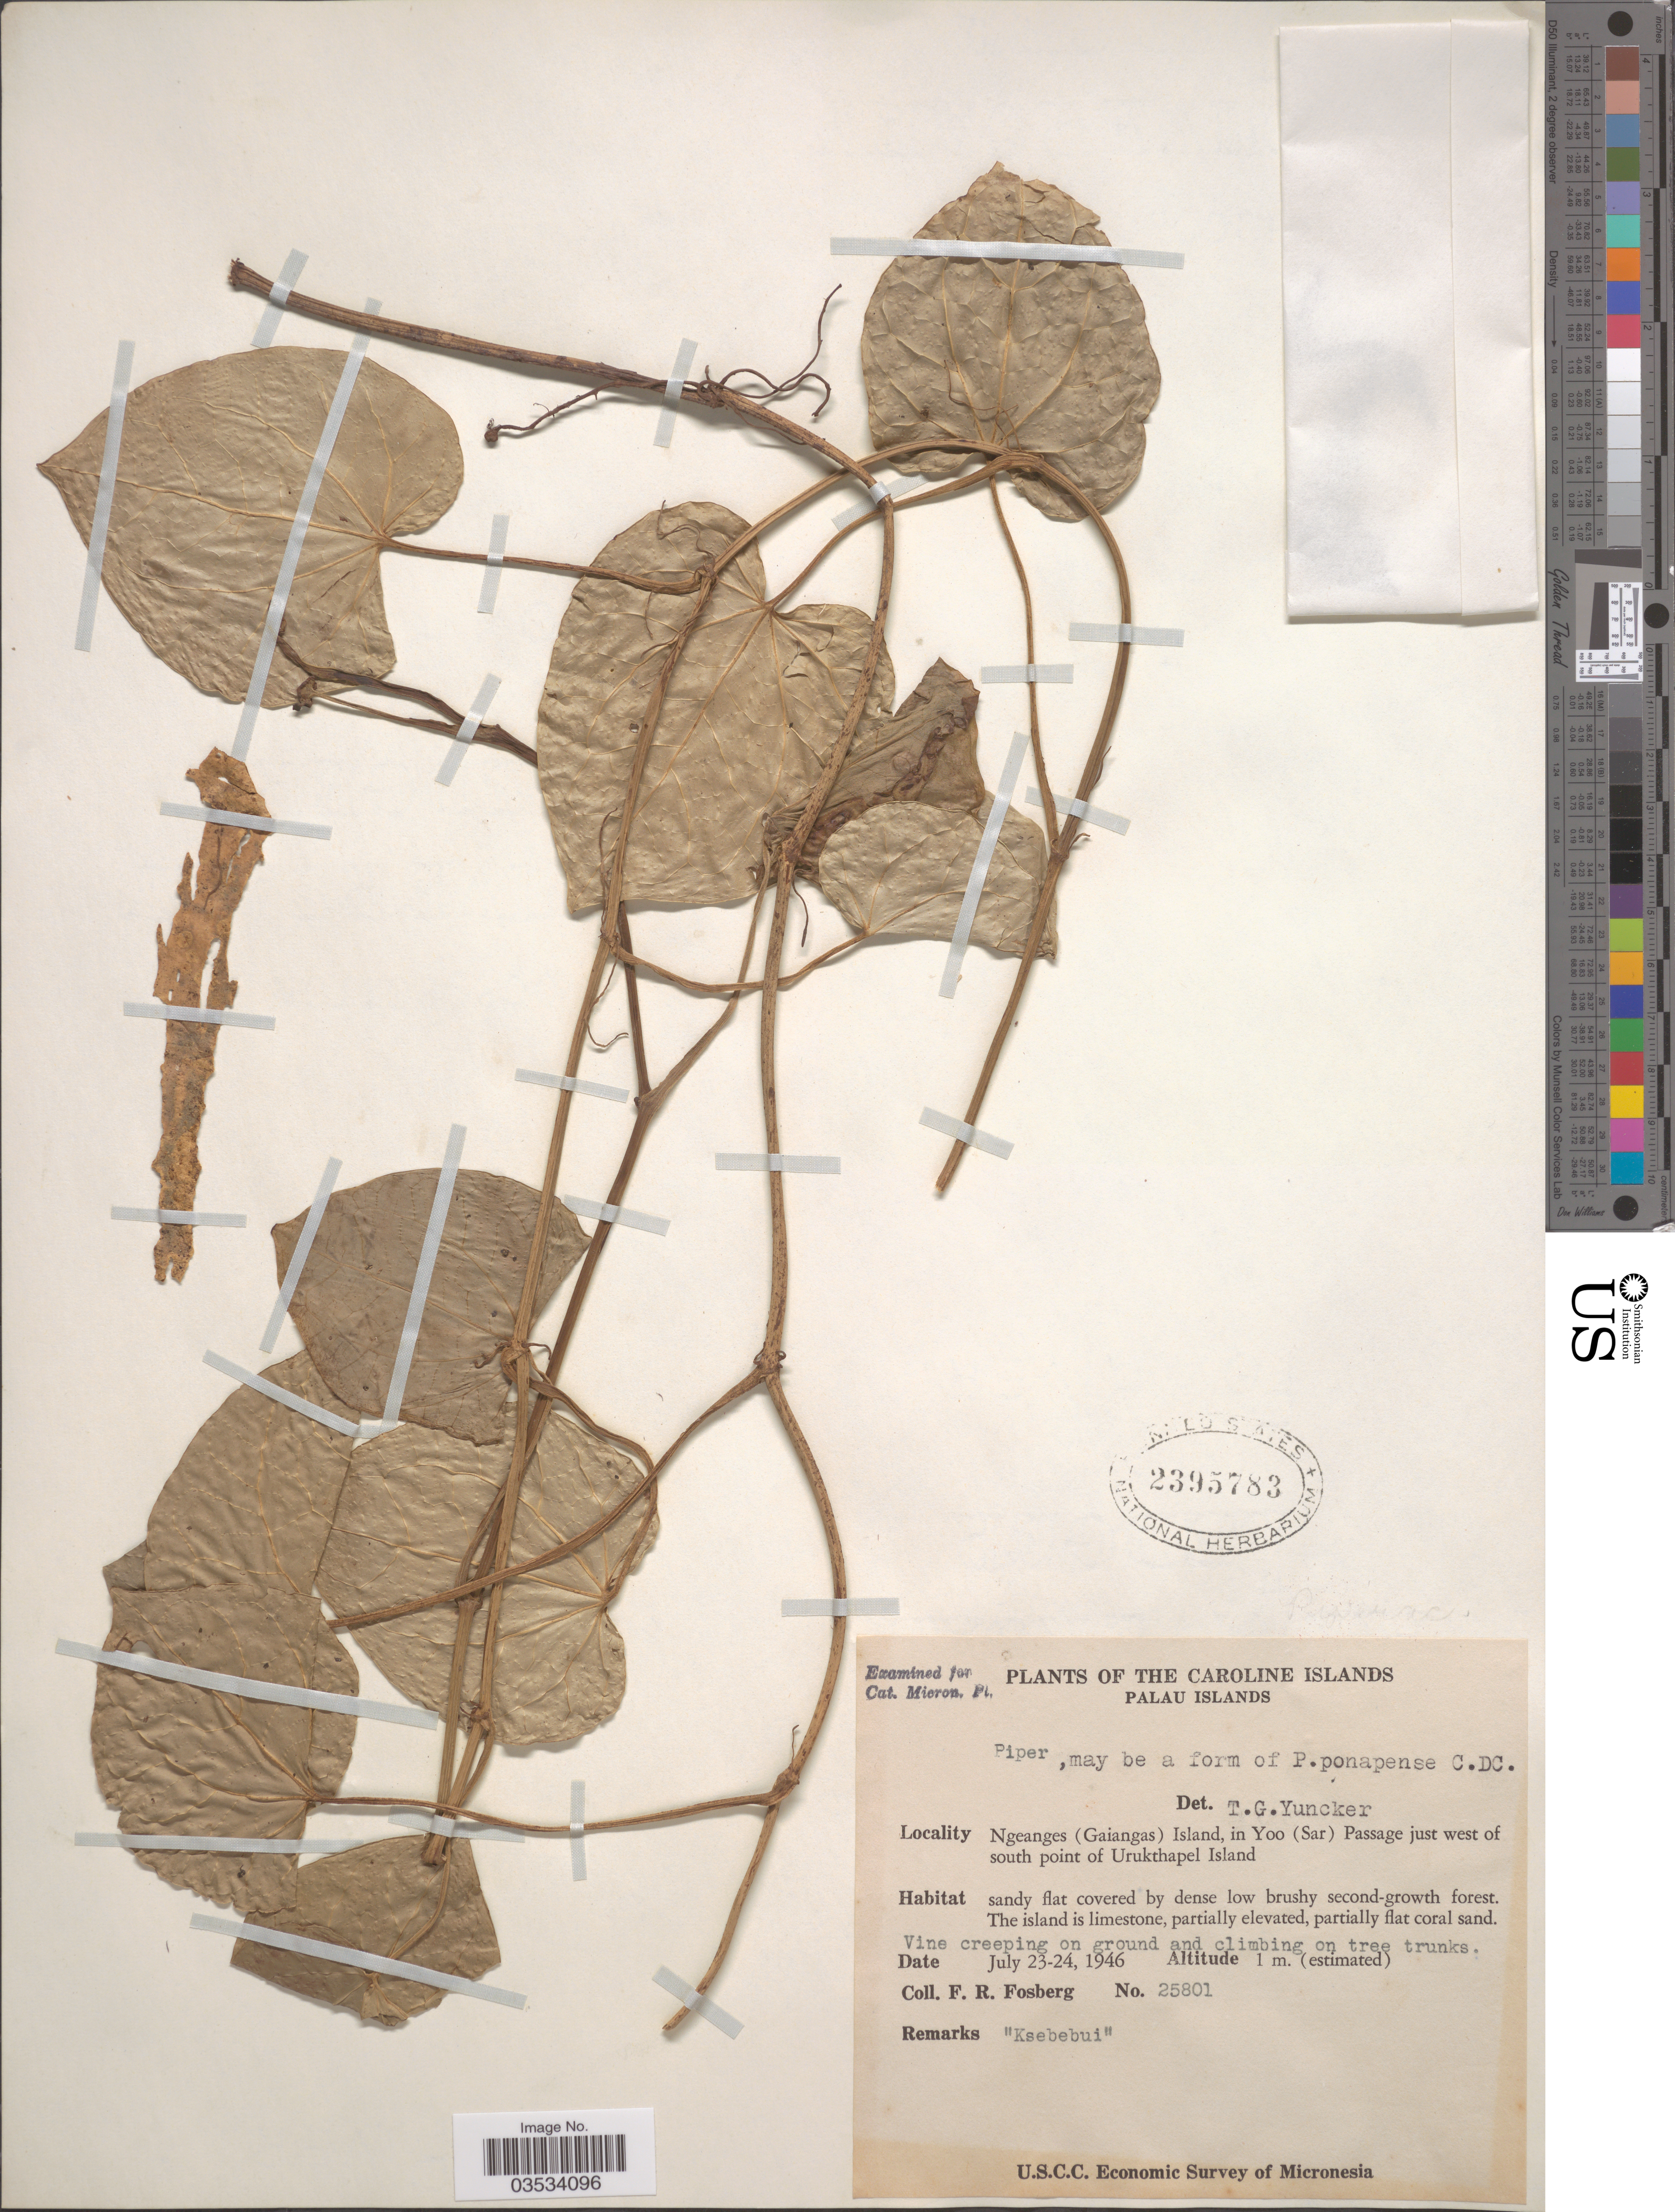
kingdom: Plantae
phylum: Tracheophyta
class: Magnoliopsida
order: Piperales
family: Piperaceae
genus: Piper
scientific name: Piper sp.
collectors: F. R. Fosberg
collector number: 25801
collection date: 1946-07-23/1946-07-24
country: Palau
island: Ngeanges (Gaiangas)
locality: The Caroline Islands. Palau Islands. Ngeanges (Gaiangas) Island, in Yoo (Sar) Passage just west of south point of Urukthapel Island.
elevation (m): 1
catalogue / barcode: US 2395783